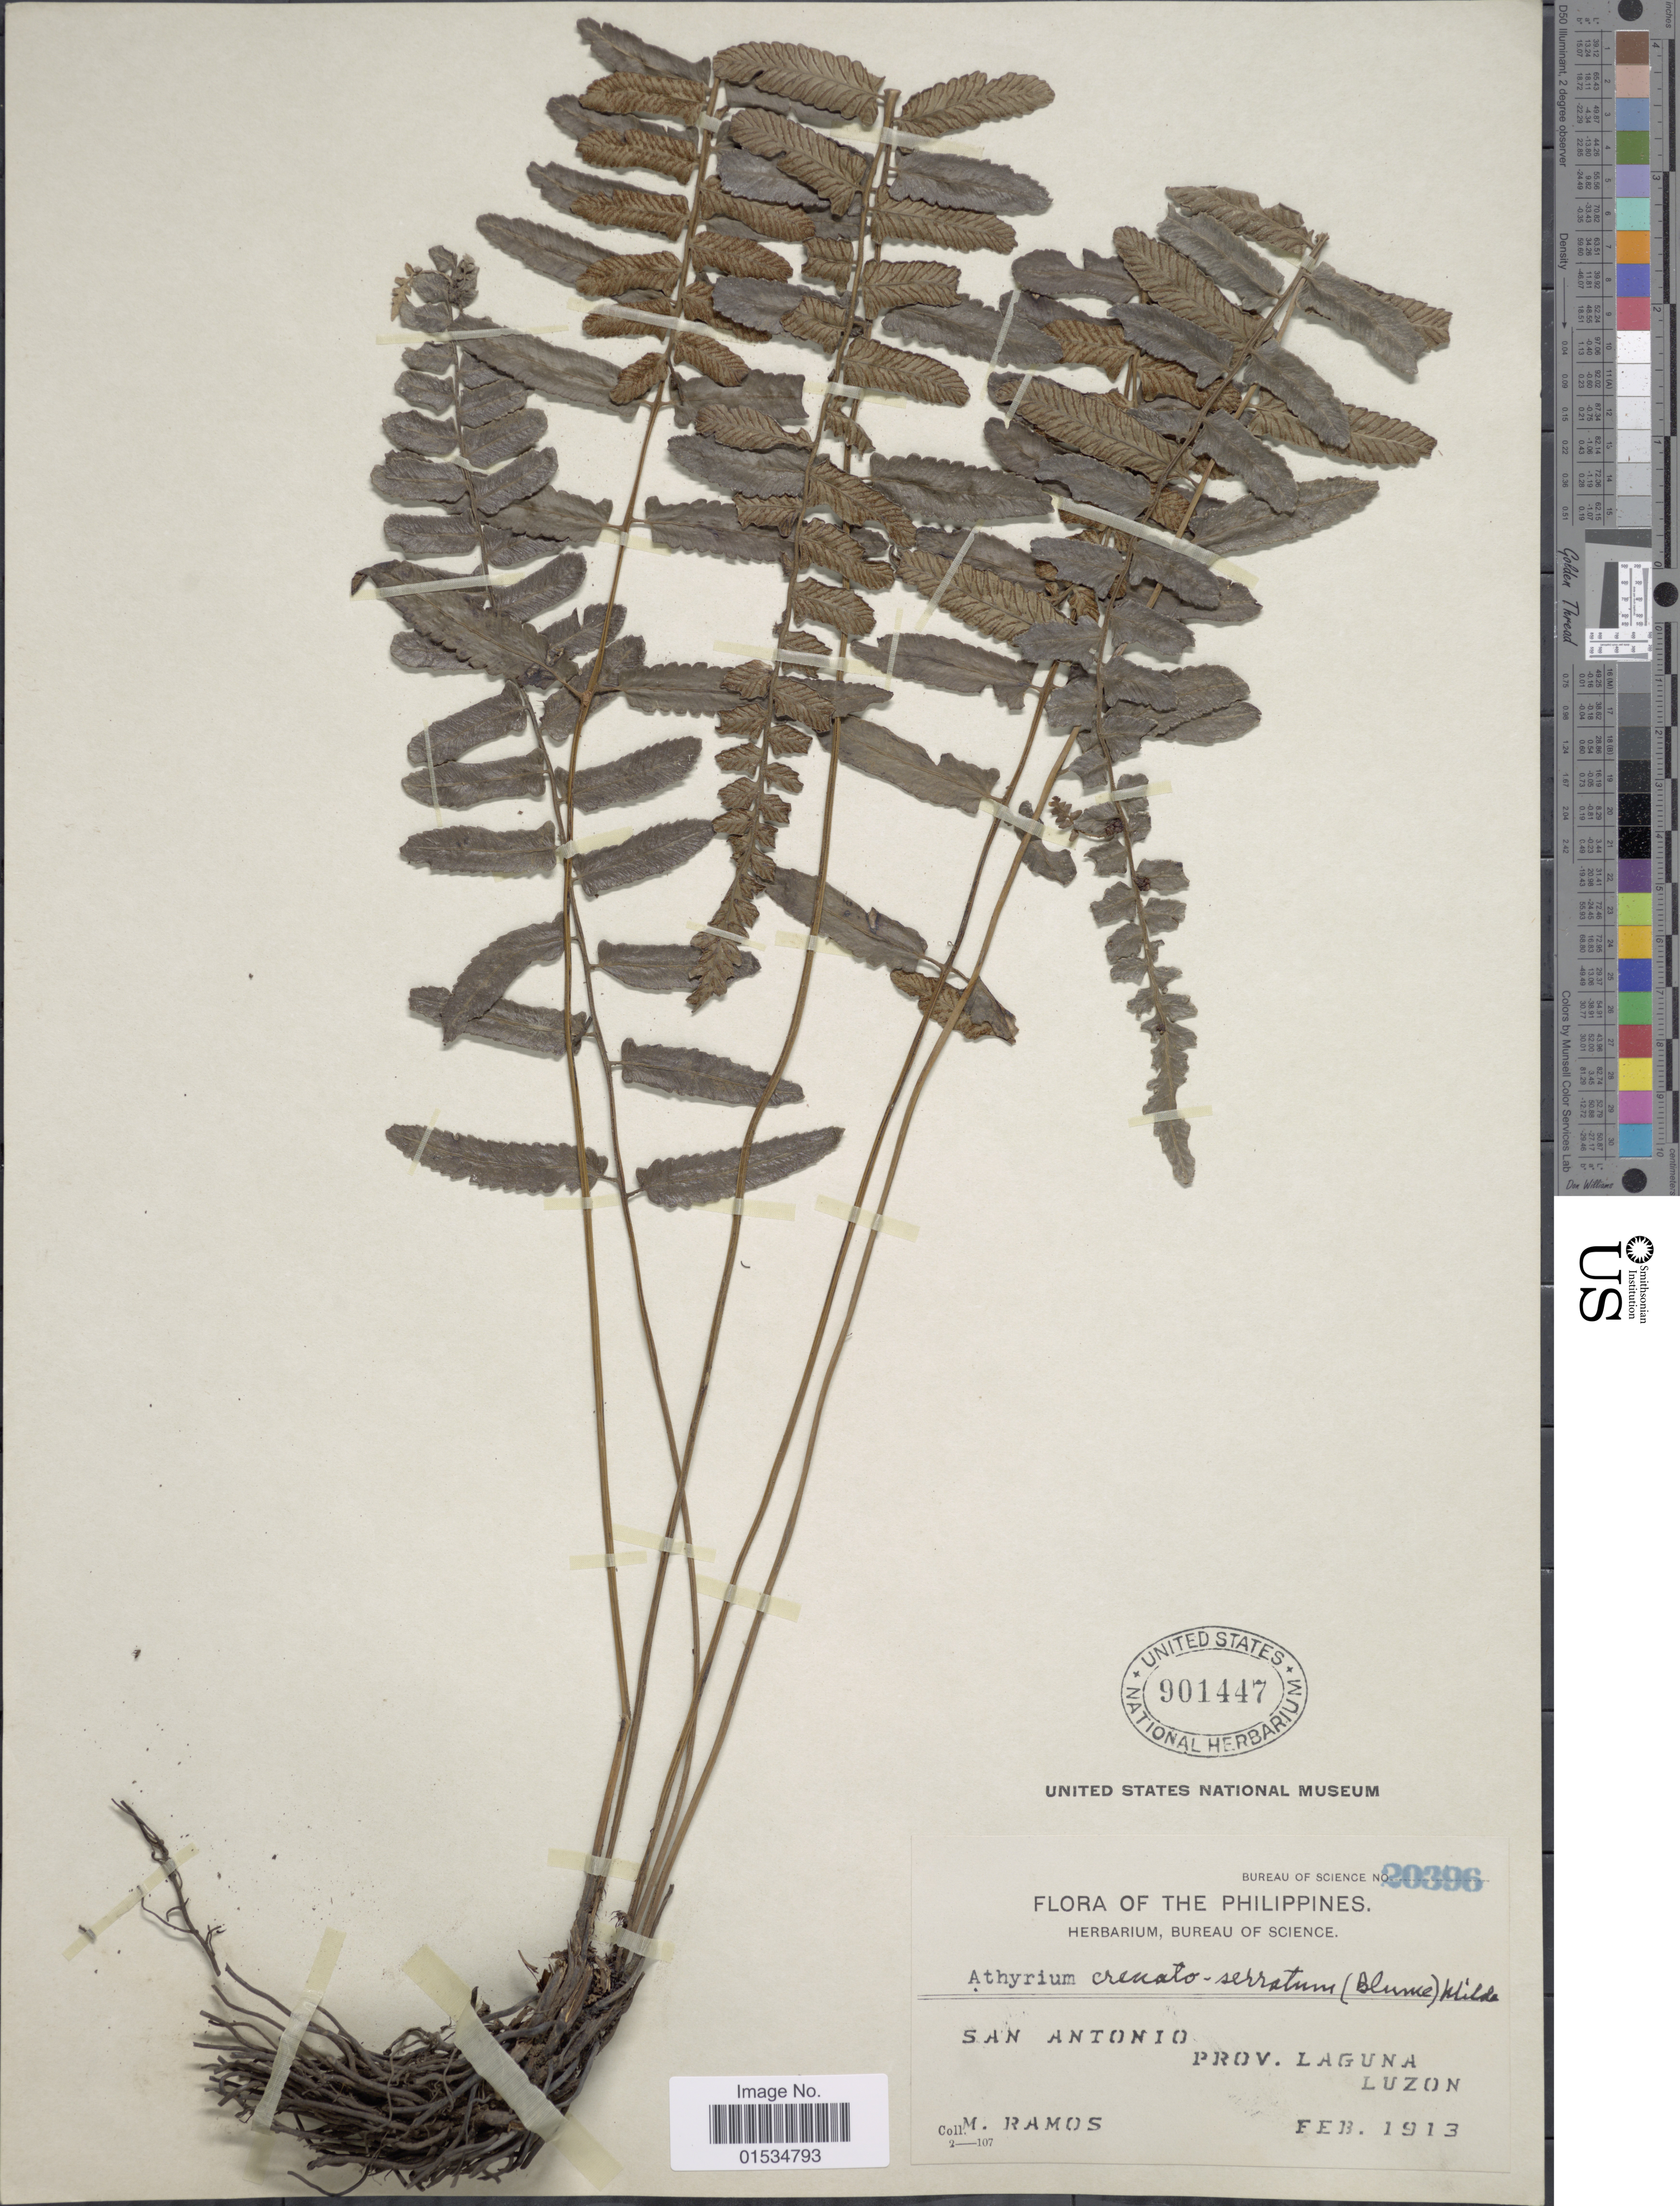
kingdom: Plantae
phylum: Tracheophyta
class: Polypodiopsida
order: Polypodiales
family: Athyriaceae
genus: Diplazium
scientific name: Diplazium crenatoserratum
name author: (Blume) T. Moore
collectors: M. Ramos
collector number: Bureau of Science 20396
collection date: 1913-02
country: Philippines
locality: San Antonio, Prov. Laguna, Luzon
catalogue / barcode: US 901447